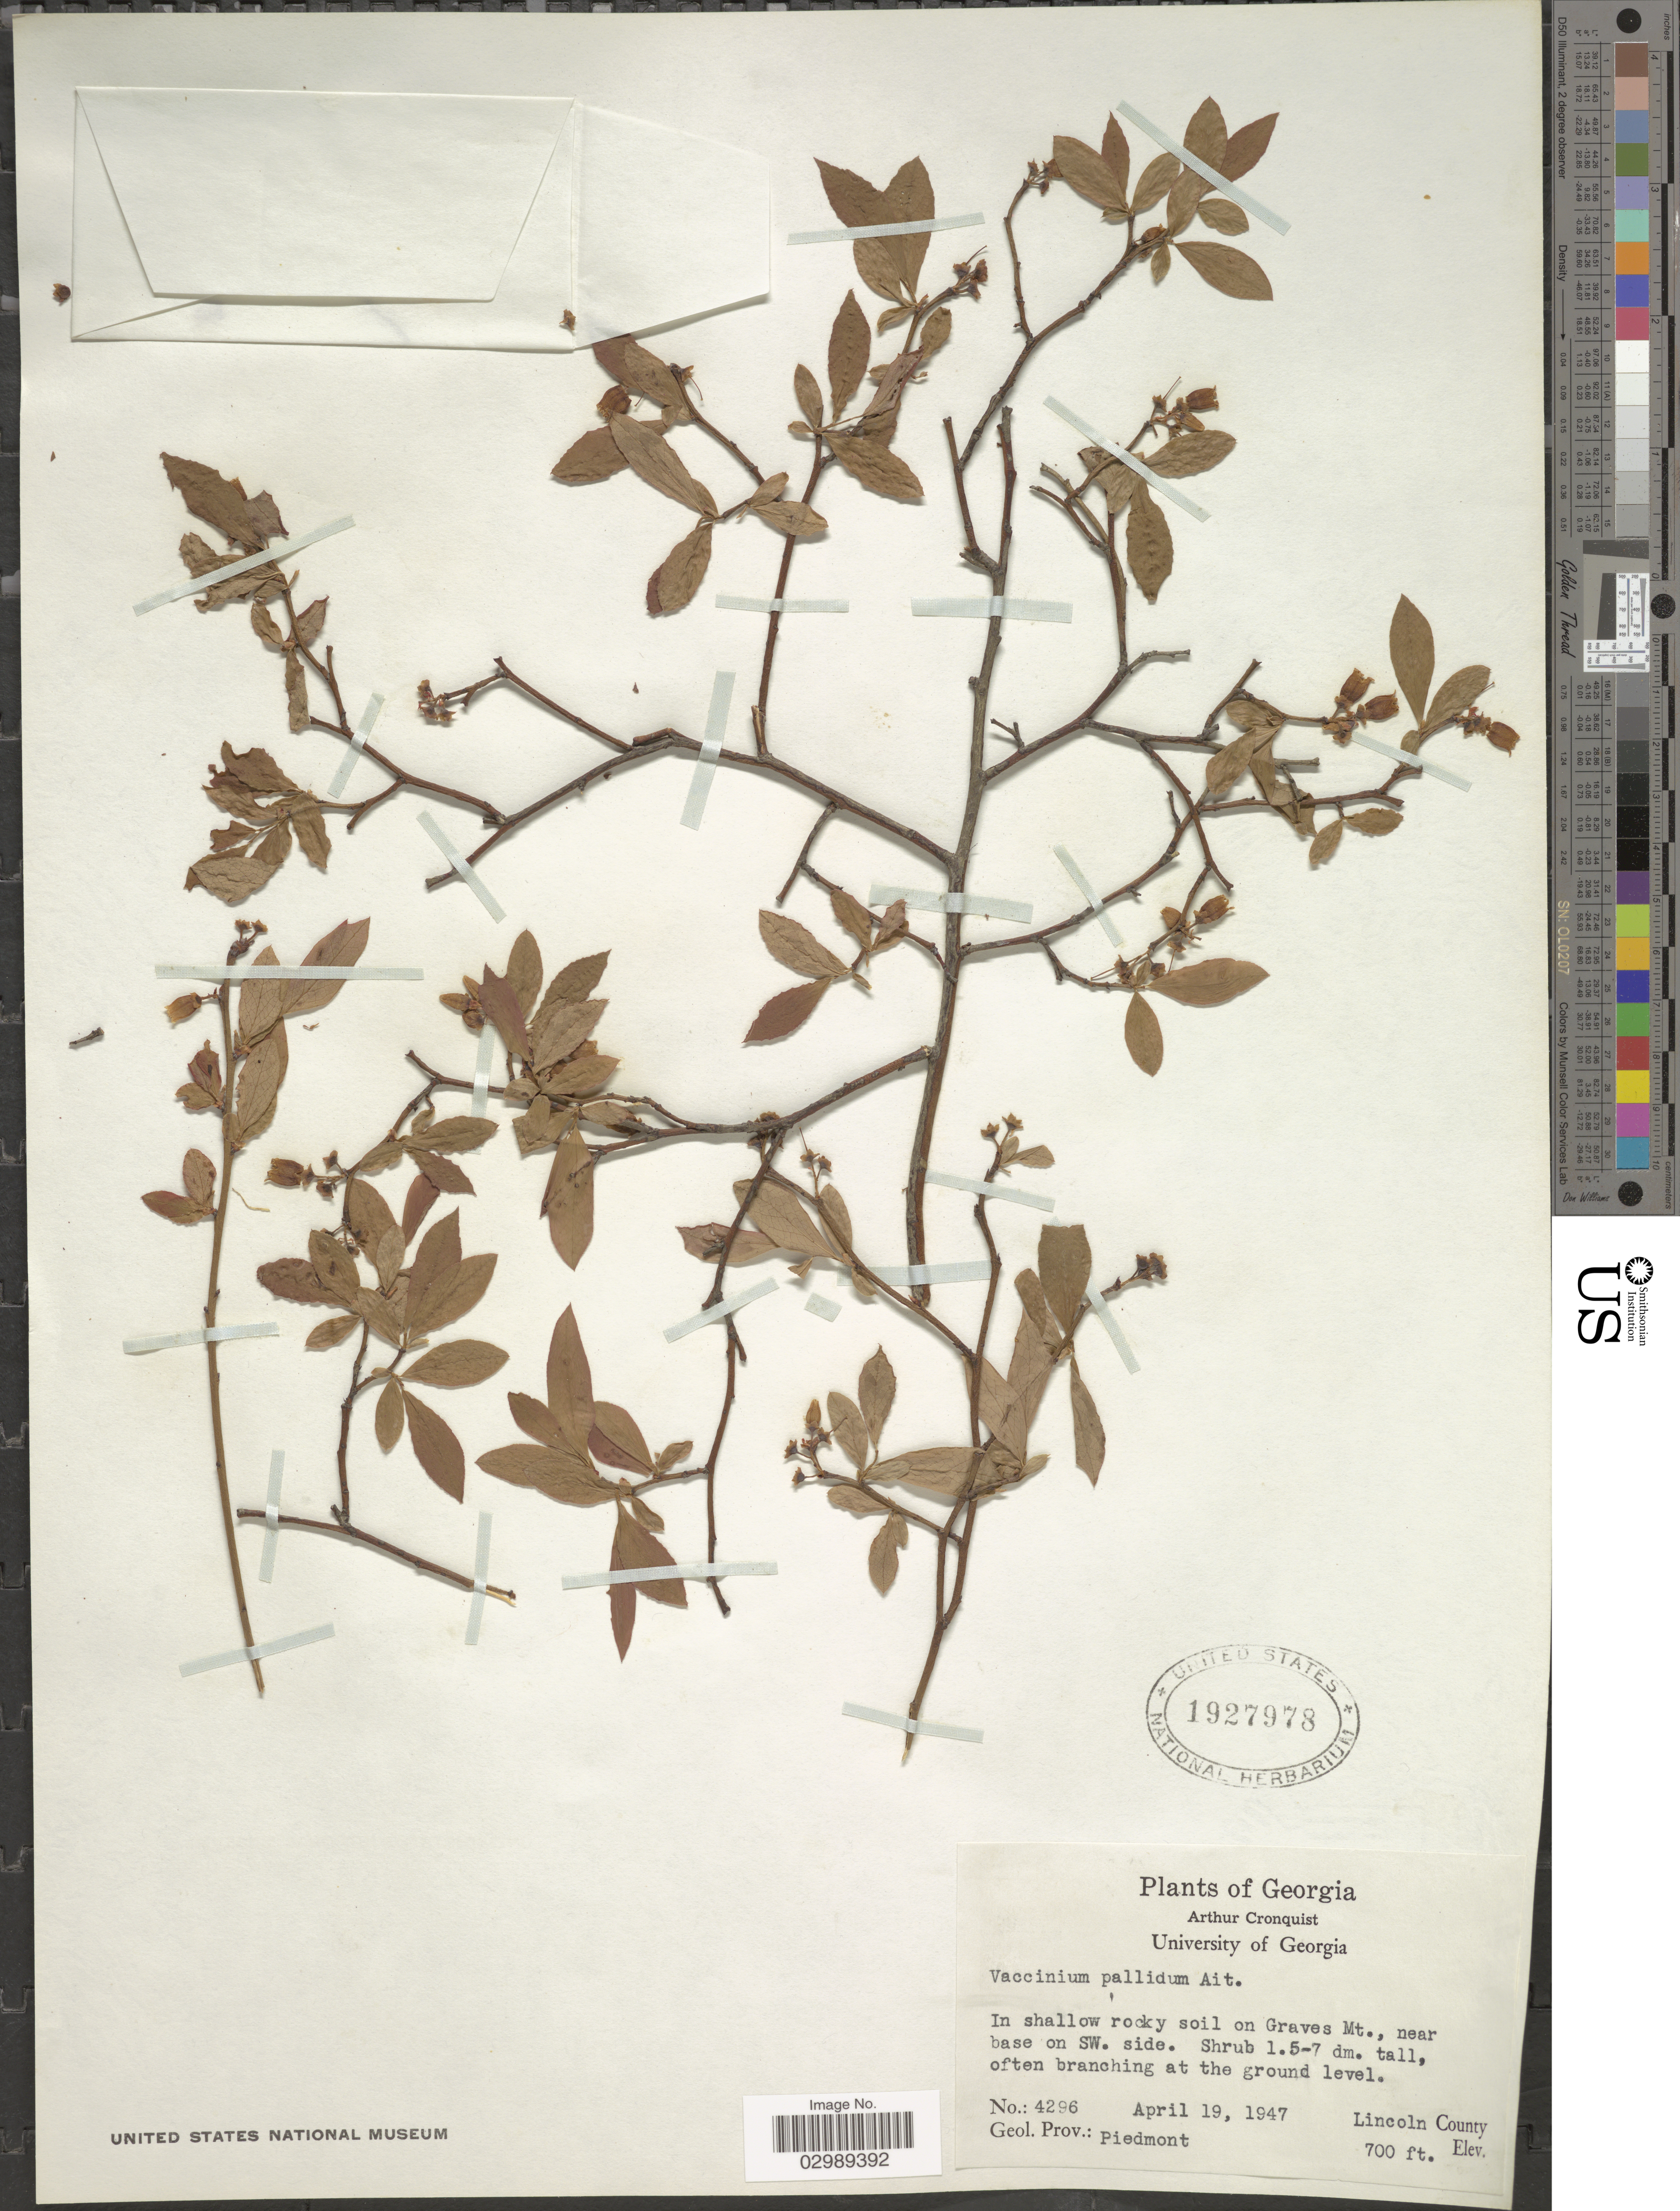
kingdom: Plantae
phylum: Tracheophyta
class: Magnoliopsida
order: Ericales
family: Ericaceae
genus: Vaccinium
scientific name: Vaccinium pallidum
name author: Aiton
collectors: A. J. Cronquist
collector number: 4296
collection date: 1947-04-19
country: United States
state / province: Georgia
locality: In shallow rocky soil on Graves Mt., near base of SW. side. Lincoln County.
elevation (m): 213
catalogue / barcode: US 1927978